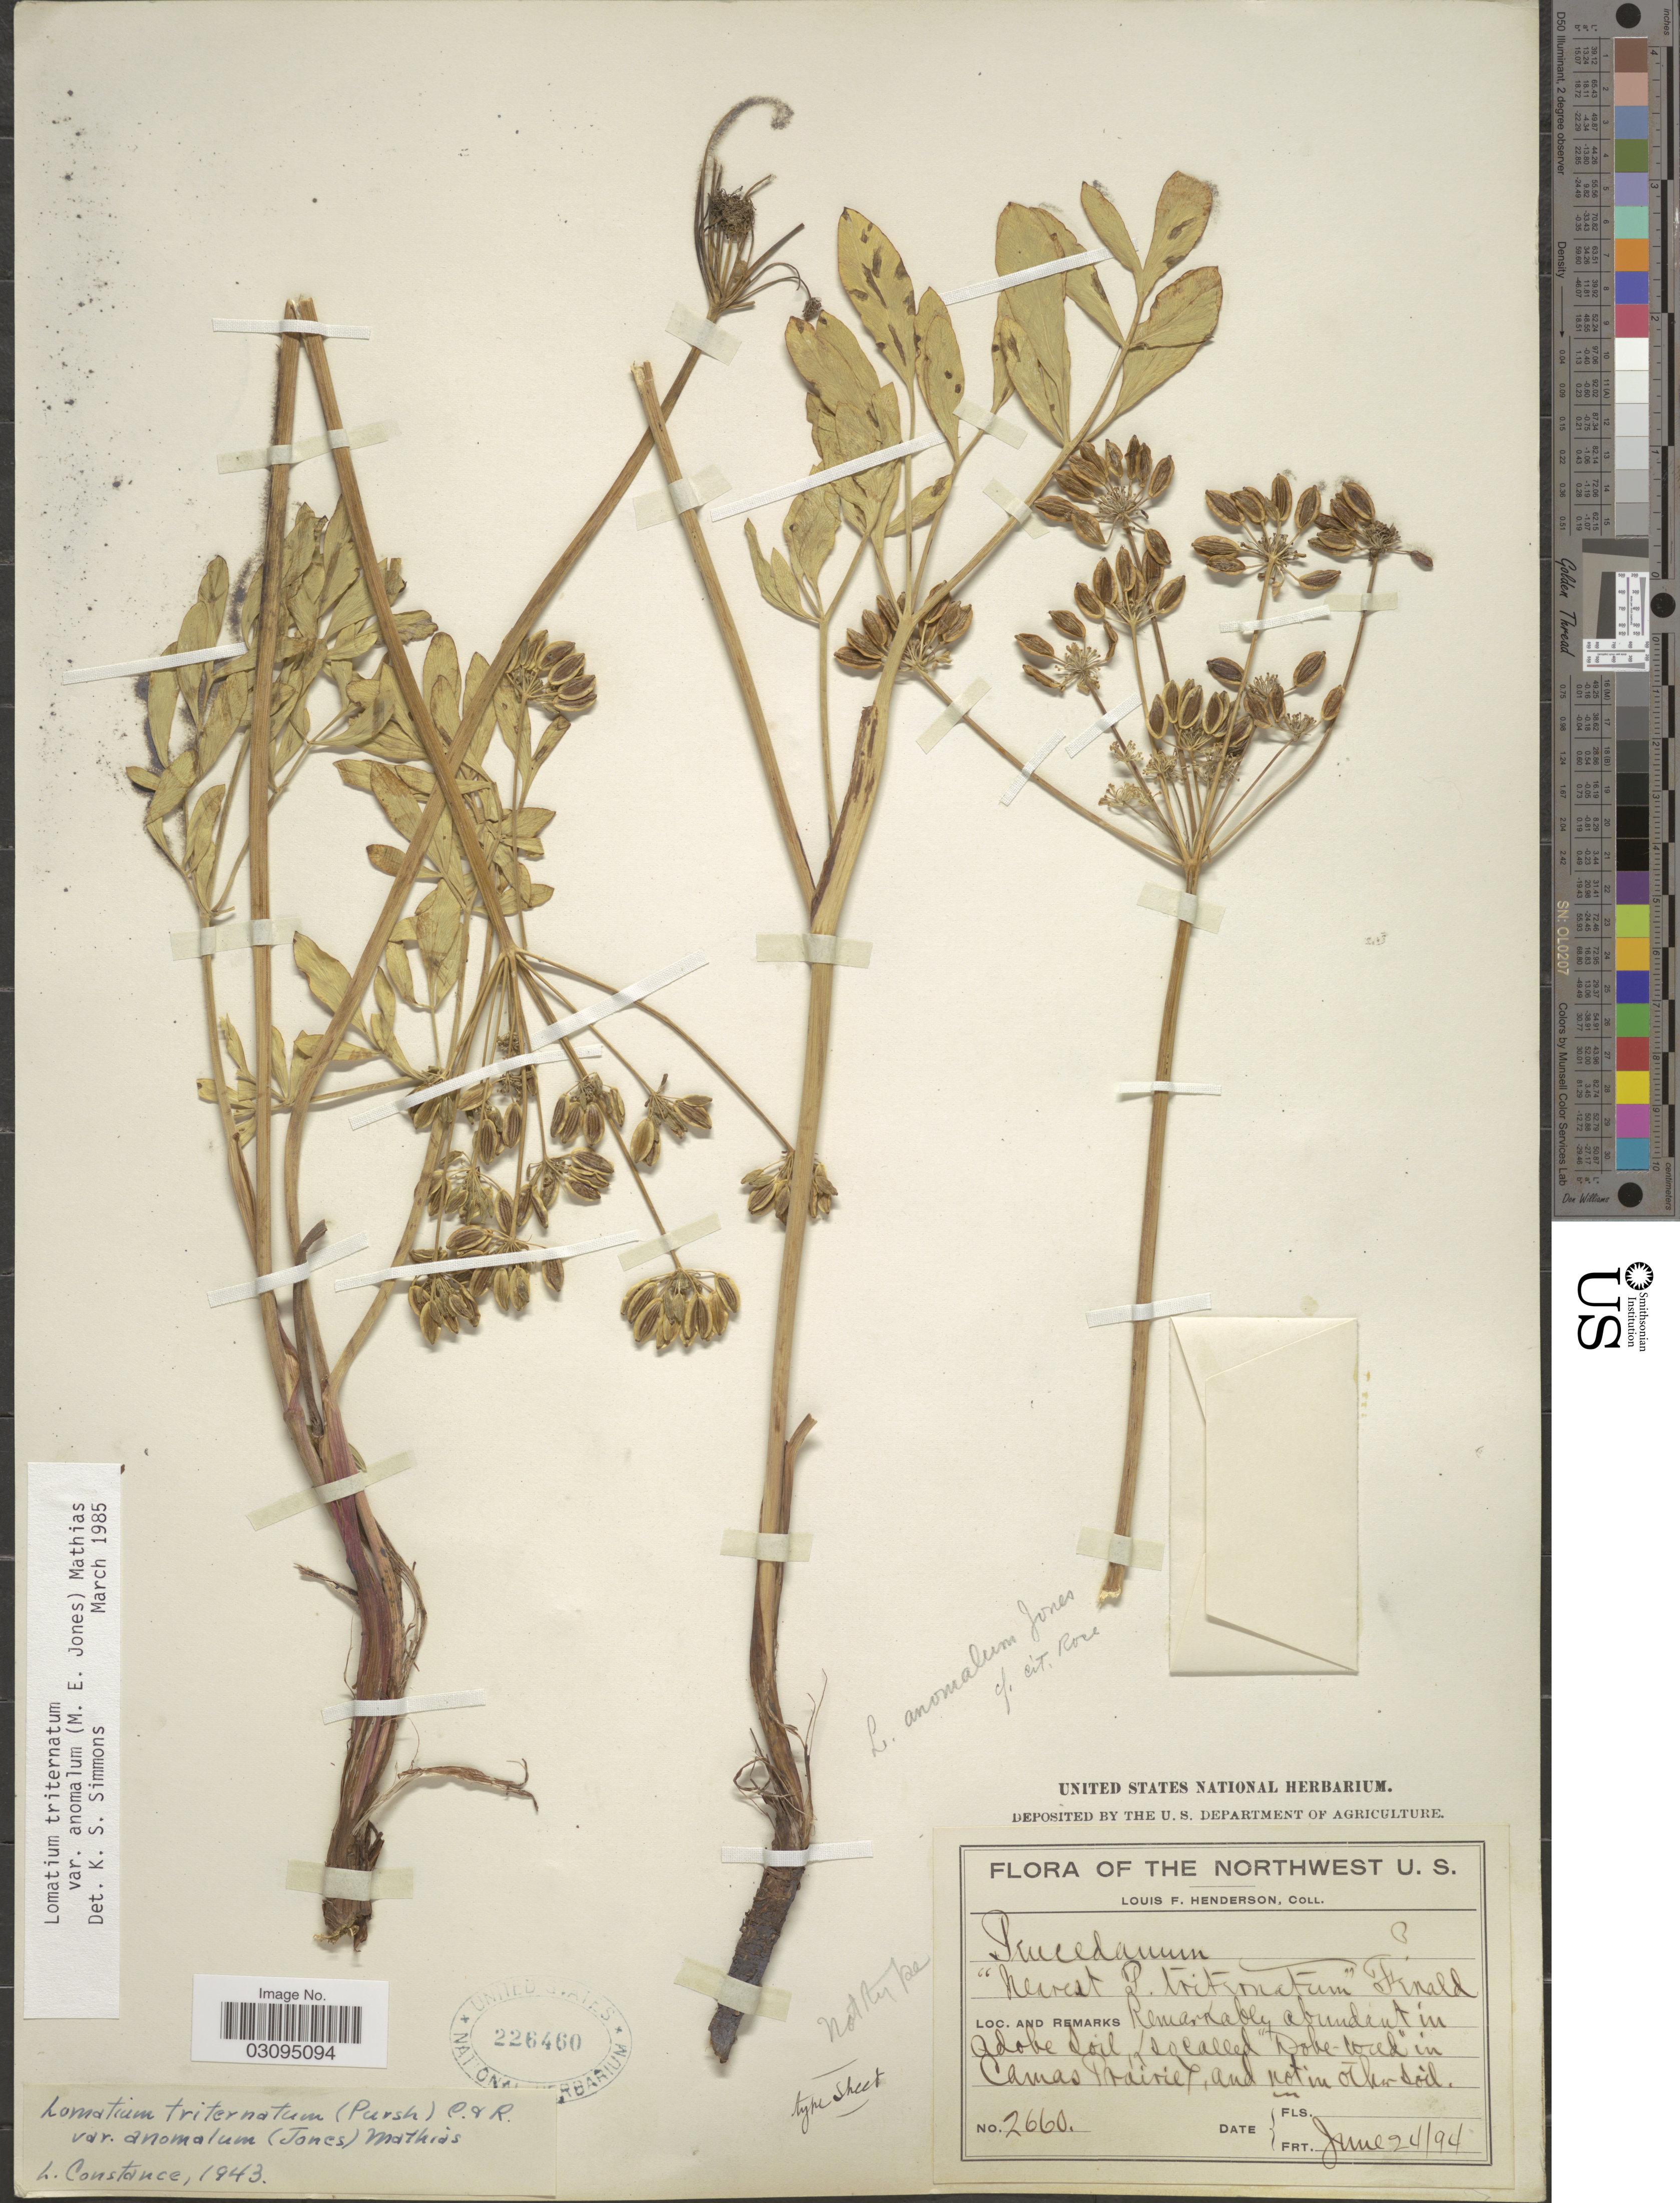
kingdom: Plantae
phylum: Tracheophyta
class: Magnoliopsida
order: Apiales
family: Apiaceae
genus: Lomatium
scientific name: Lomatium triternatum var. anomalum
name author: (M.E. Jones ex J.M. Coult. & Rose) Mathias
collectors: L. Henderson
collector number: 2660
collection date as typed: Transcribed d/m/y: 24/6/94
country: United States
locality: The Northwest, Camas Prairies.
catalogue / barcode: US 226460